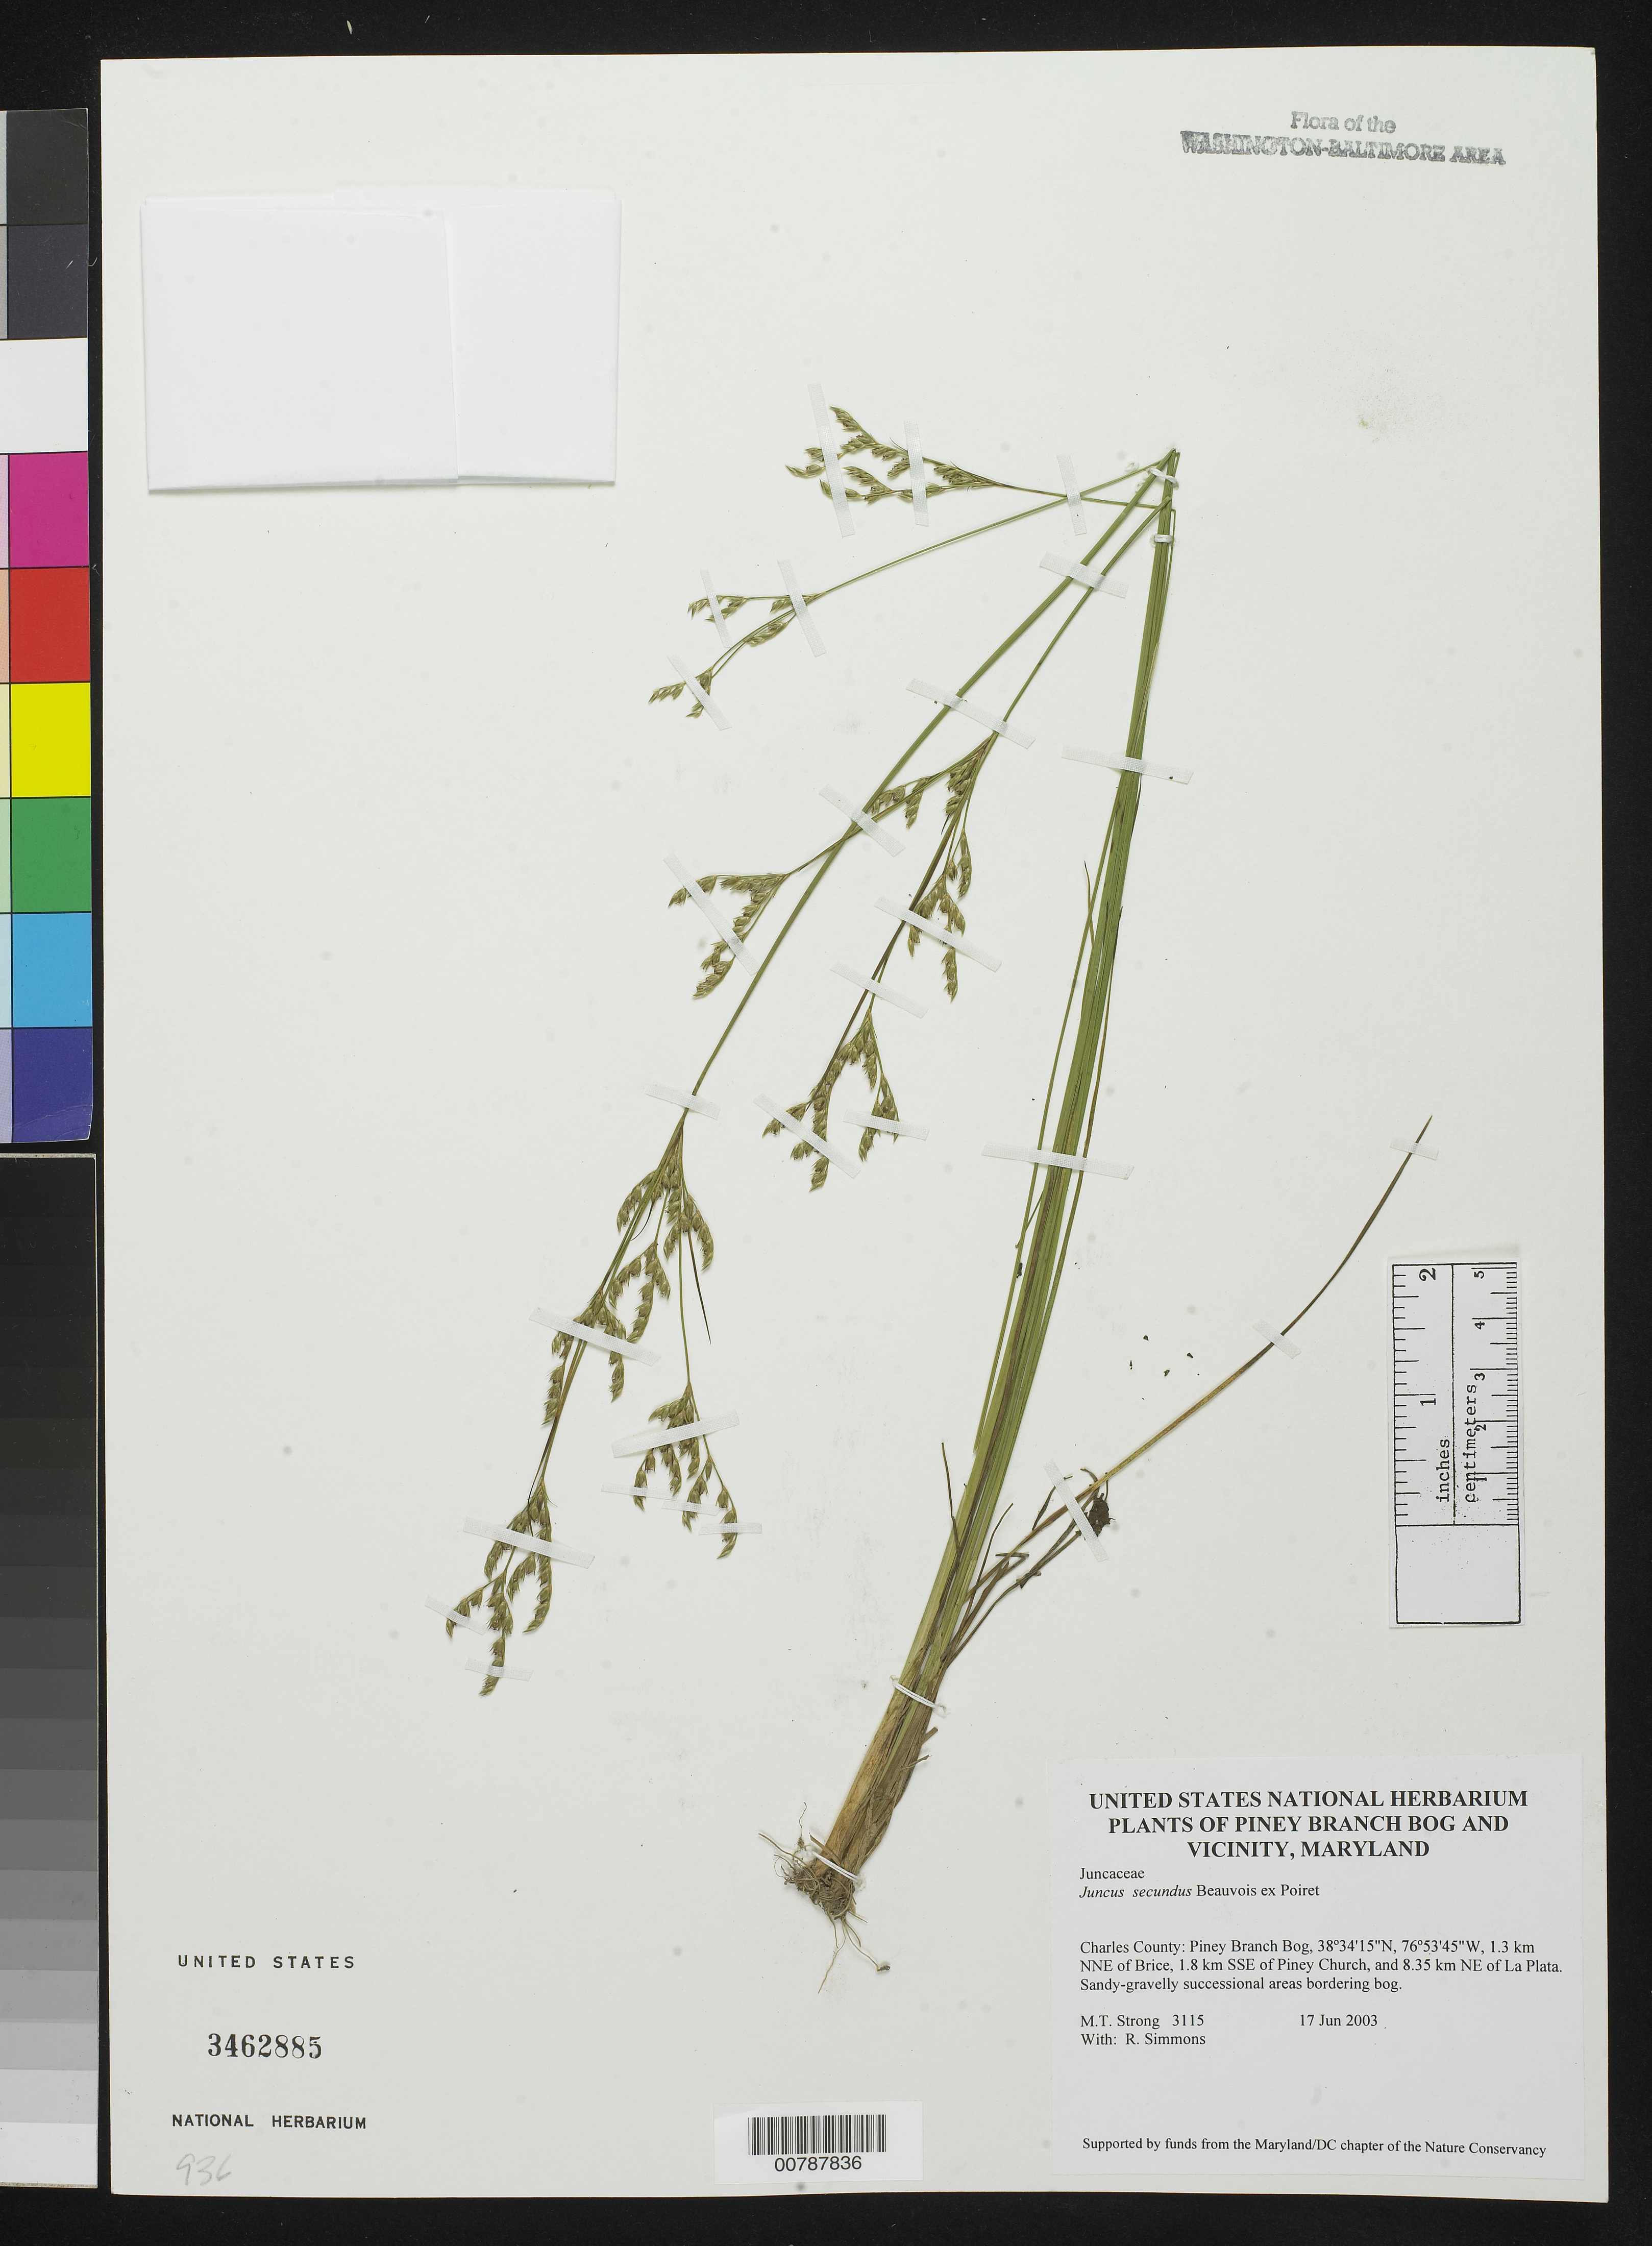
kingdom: Plantae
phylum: Tracheophyta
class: Liliopsida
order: Poales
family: Juncaceae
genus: Juncus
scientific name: Juncus secundus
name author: P. Beauv.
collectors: M. T. Strong & R. H. Simmons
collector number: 3115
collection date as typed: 17 Jun 2003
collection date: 2003-06-17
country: United States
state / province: Maryland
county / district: Charles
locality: Piney Branch Bog, 1.3 km NNE of Brice, 1.8 km SSE of Piney Church, and 8.35 km NE of La Plata.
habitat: Sandy-gravelly successional areas bordering bog.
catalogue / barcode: US 3462885